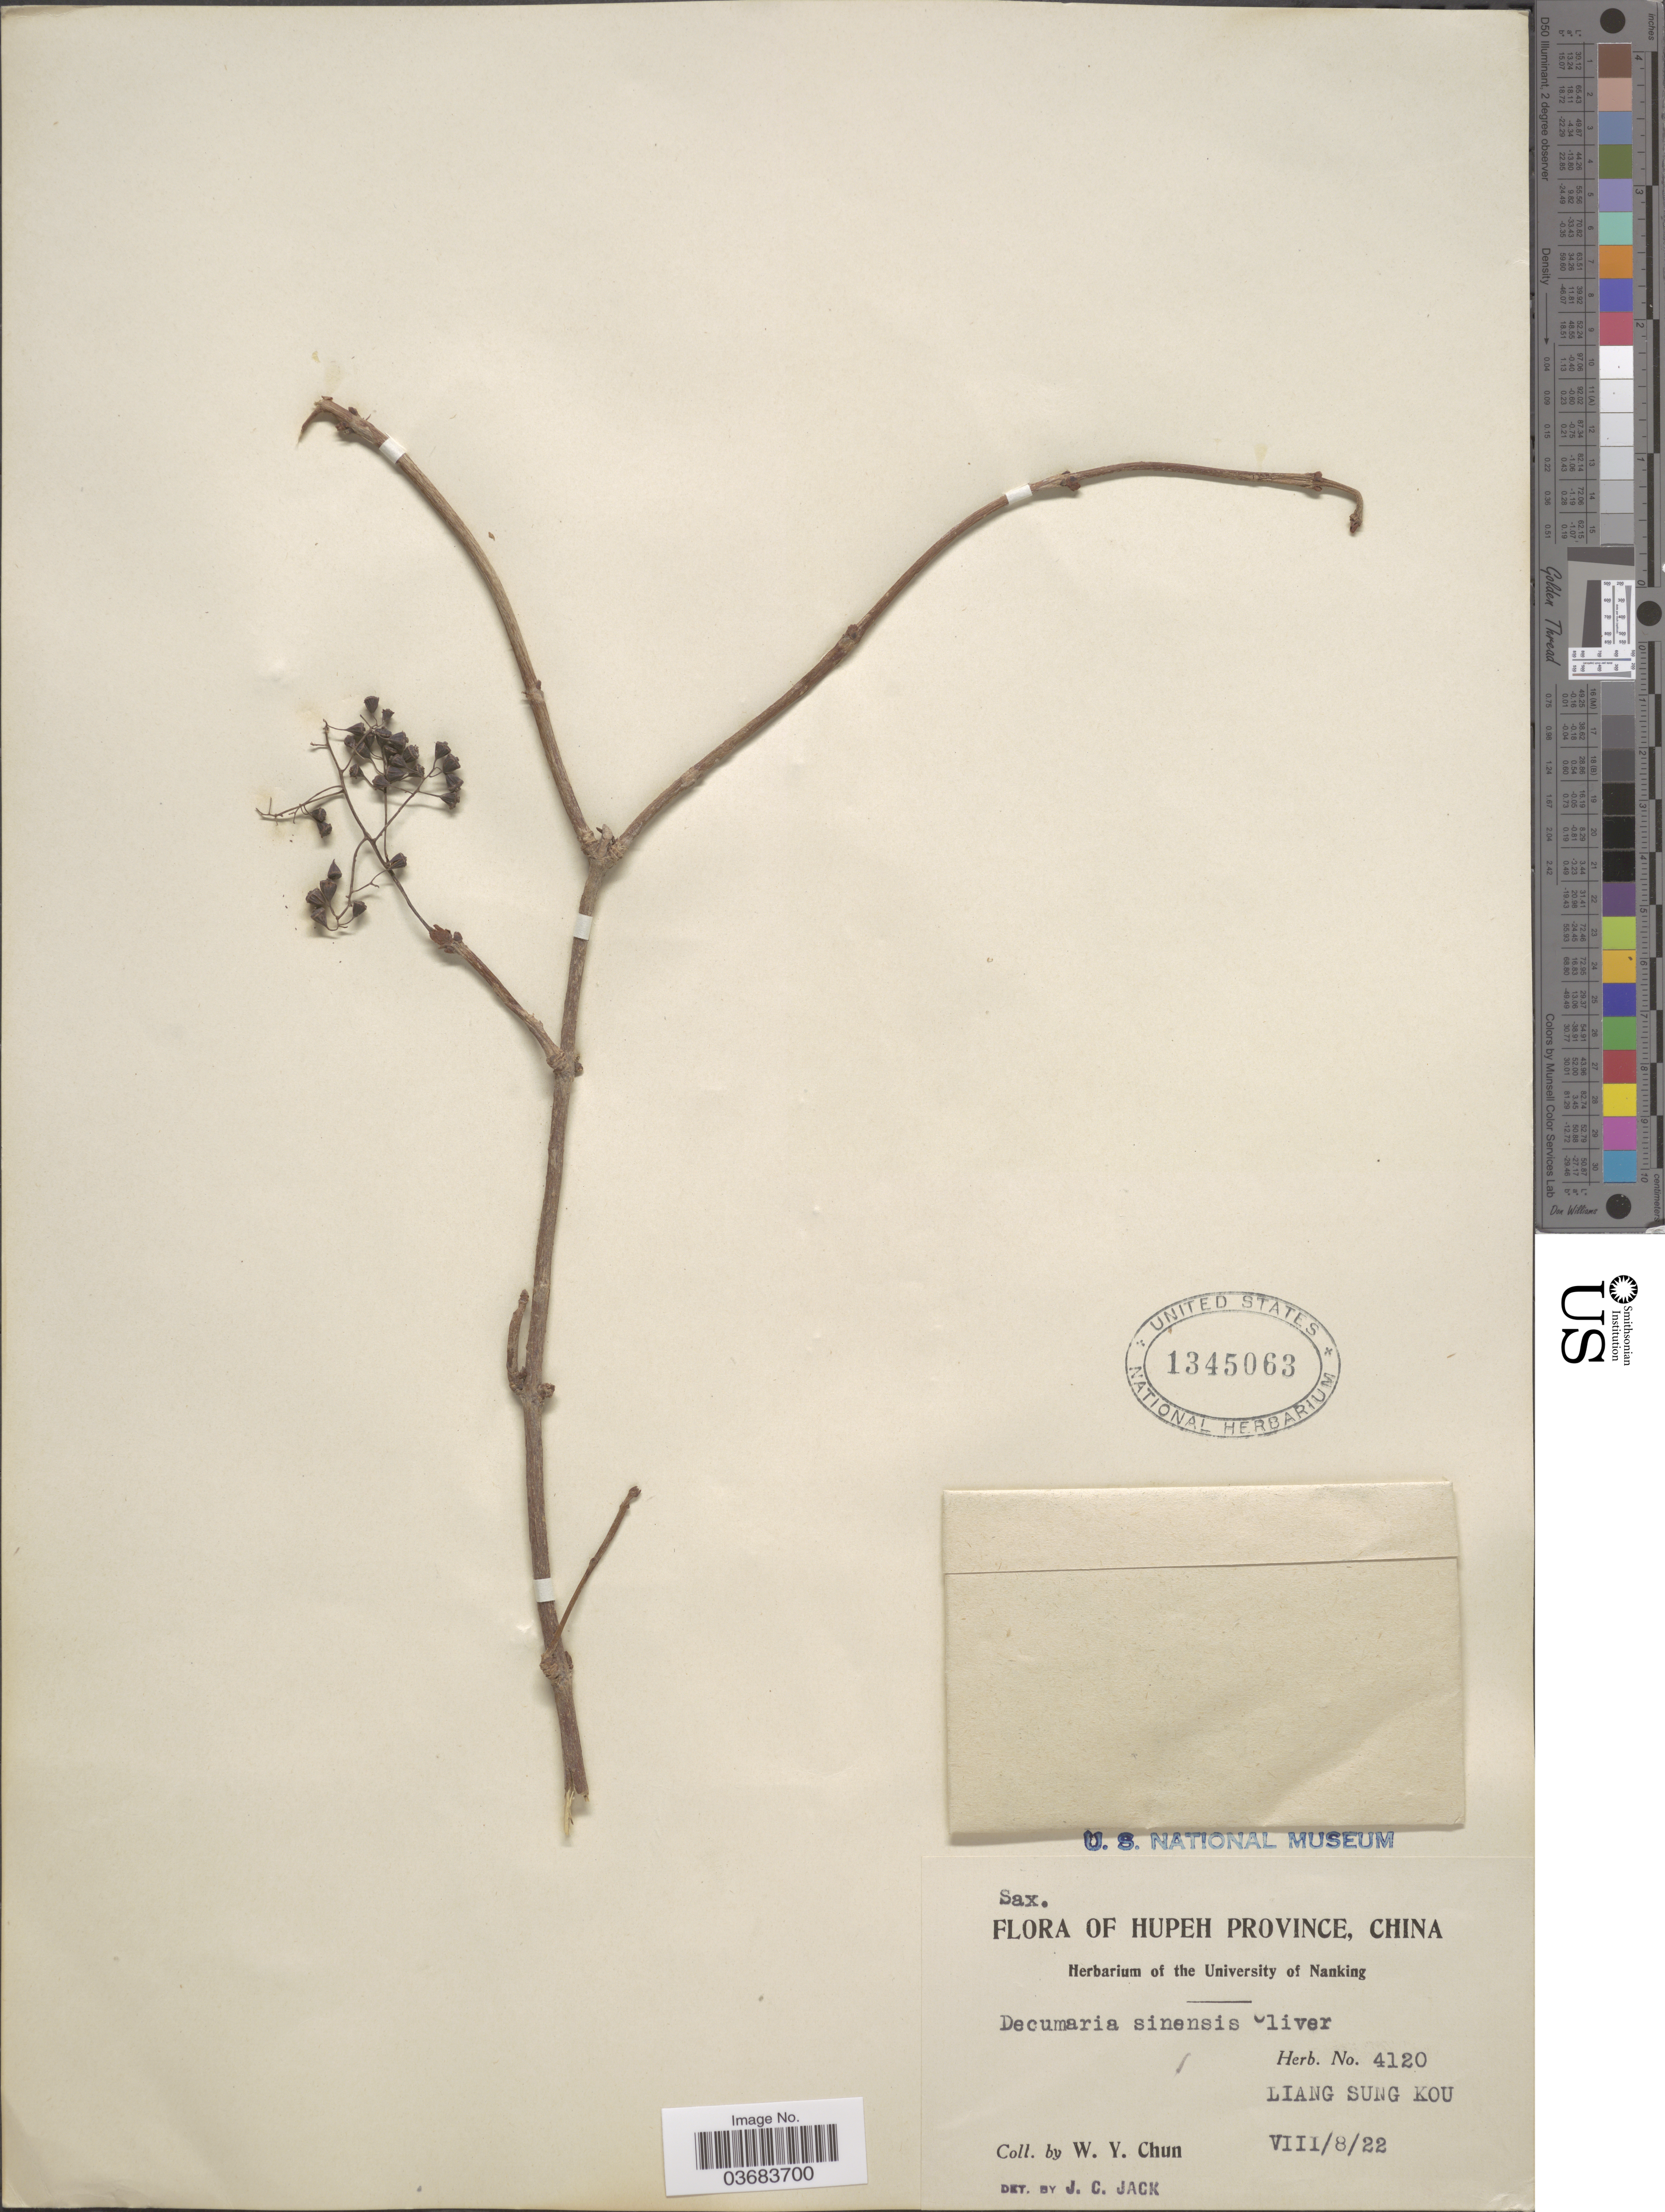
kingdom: Plantae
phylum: Tracheophyta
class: Magnoliopsida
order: Cornales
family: Hydrangeaceae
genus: Hydrangea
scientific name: Hydrangea obtusifolia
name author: (Hu) Y. De Smet & C. Granados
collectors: W. Y. Chun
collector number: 4120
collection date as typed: Transcribed d/m/y: 8/8/22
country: China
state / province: Hubei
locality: Hupeh Province. Liang Sung Kou.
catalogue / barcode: US 1345063